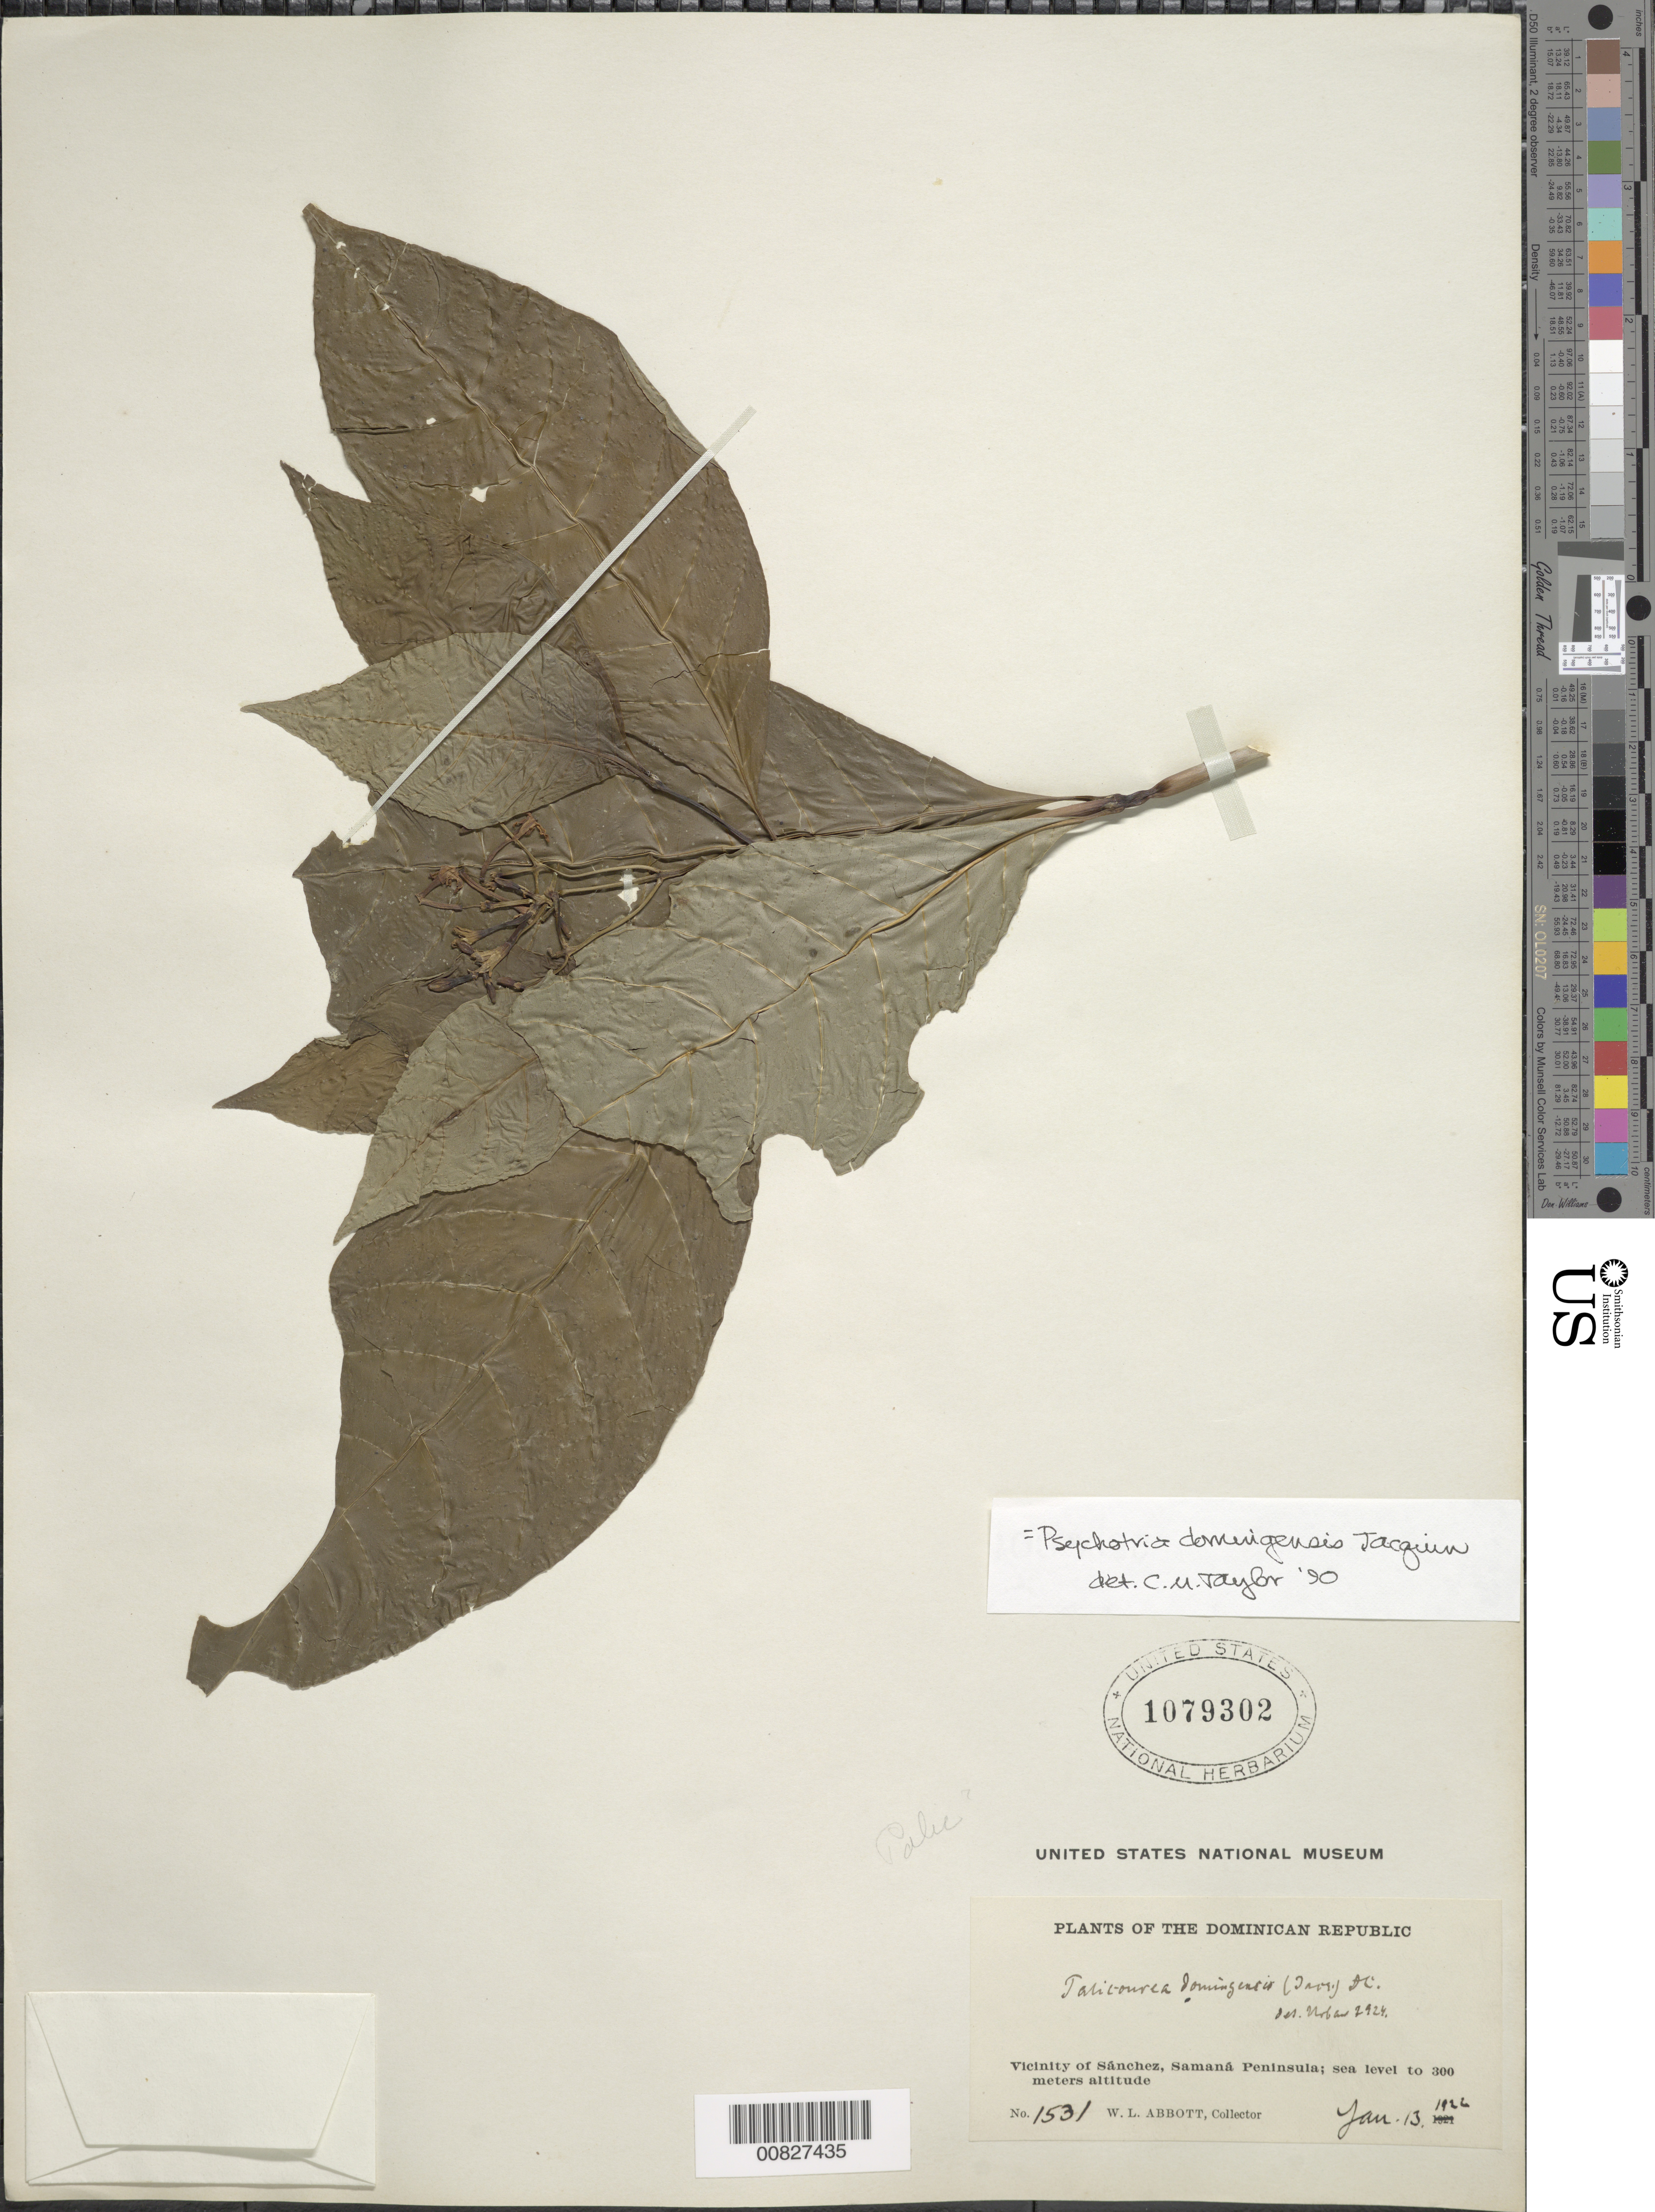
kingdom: Plantae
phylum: Tracheophyta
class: Magnoliopsida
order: Gentianales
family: Rubiaceae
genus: Psychotria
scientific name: Psychotria domingensis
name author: Jacq.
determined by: Taylor, Charlotte M.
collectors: W. L. Abbott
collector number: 1531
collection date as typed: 13 Jan 1922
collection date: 1922-01-13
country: Dominican Republic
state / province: Samana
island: Hispaniola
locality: Vicinity of Sánchez, Samaná Peninsula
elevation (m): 0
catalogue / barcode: US 1079302